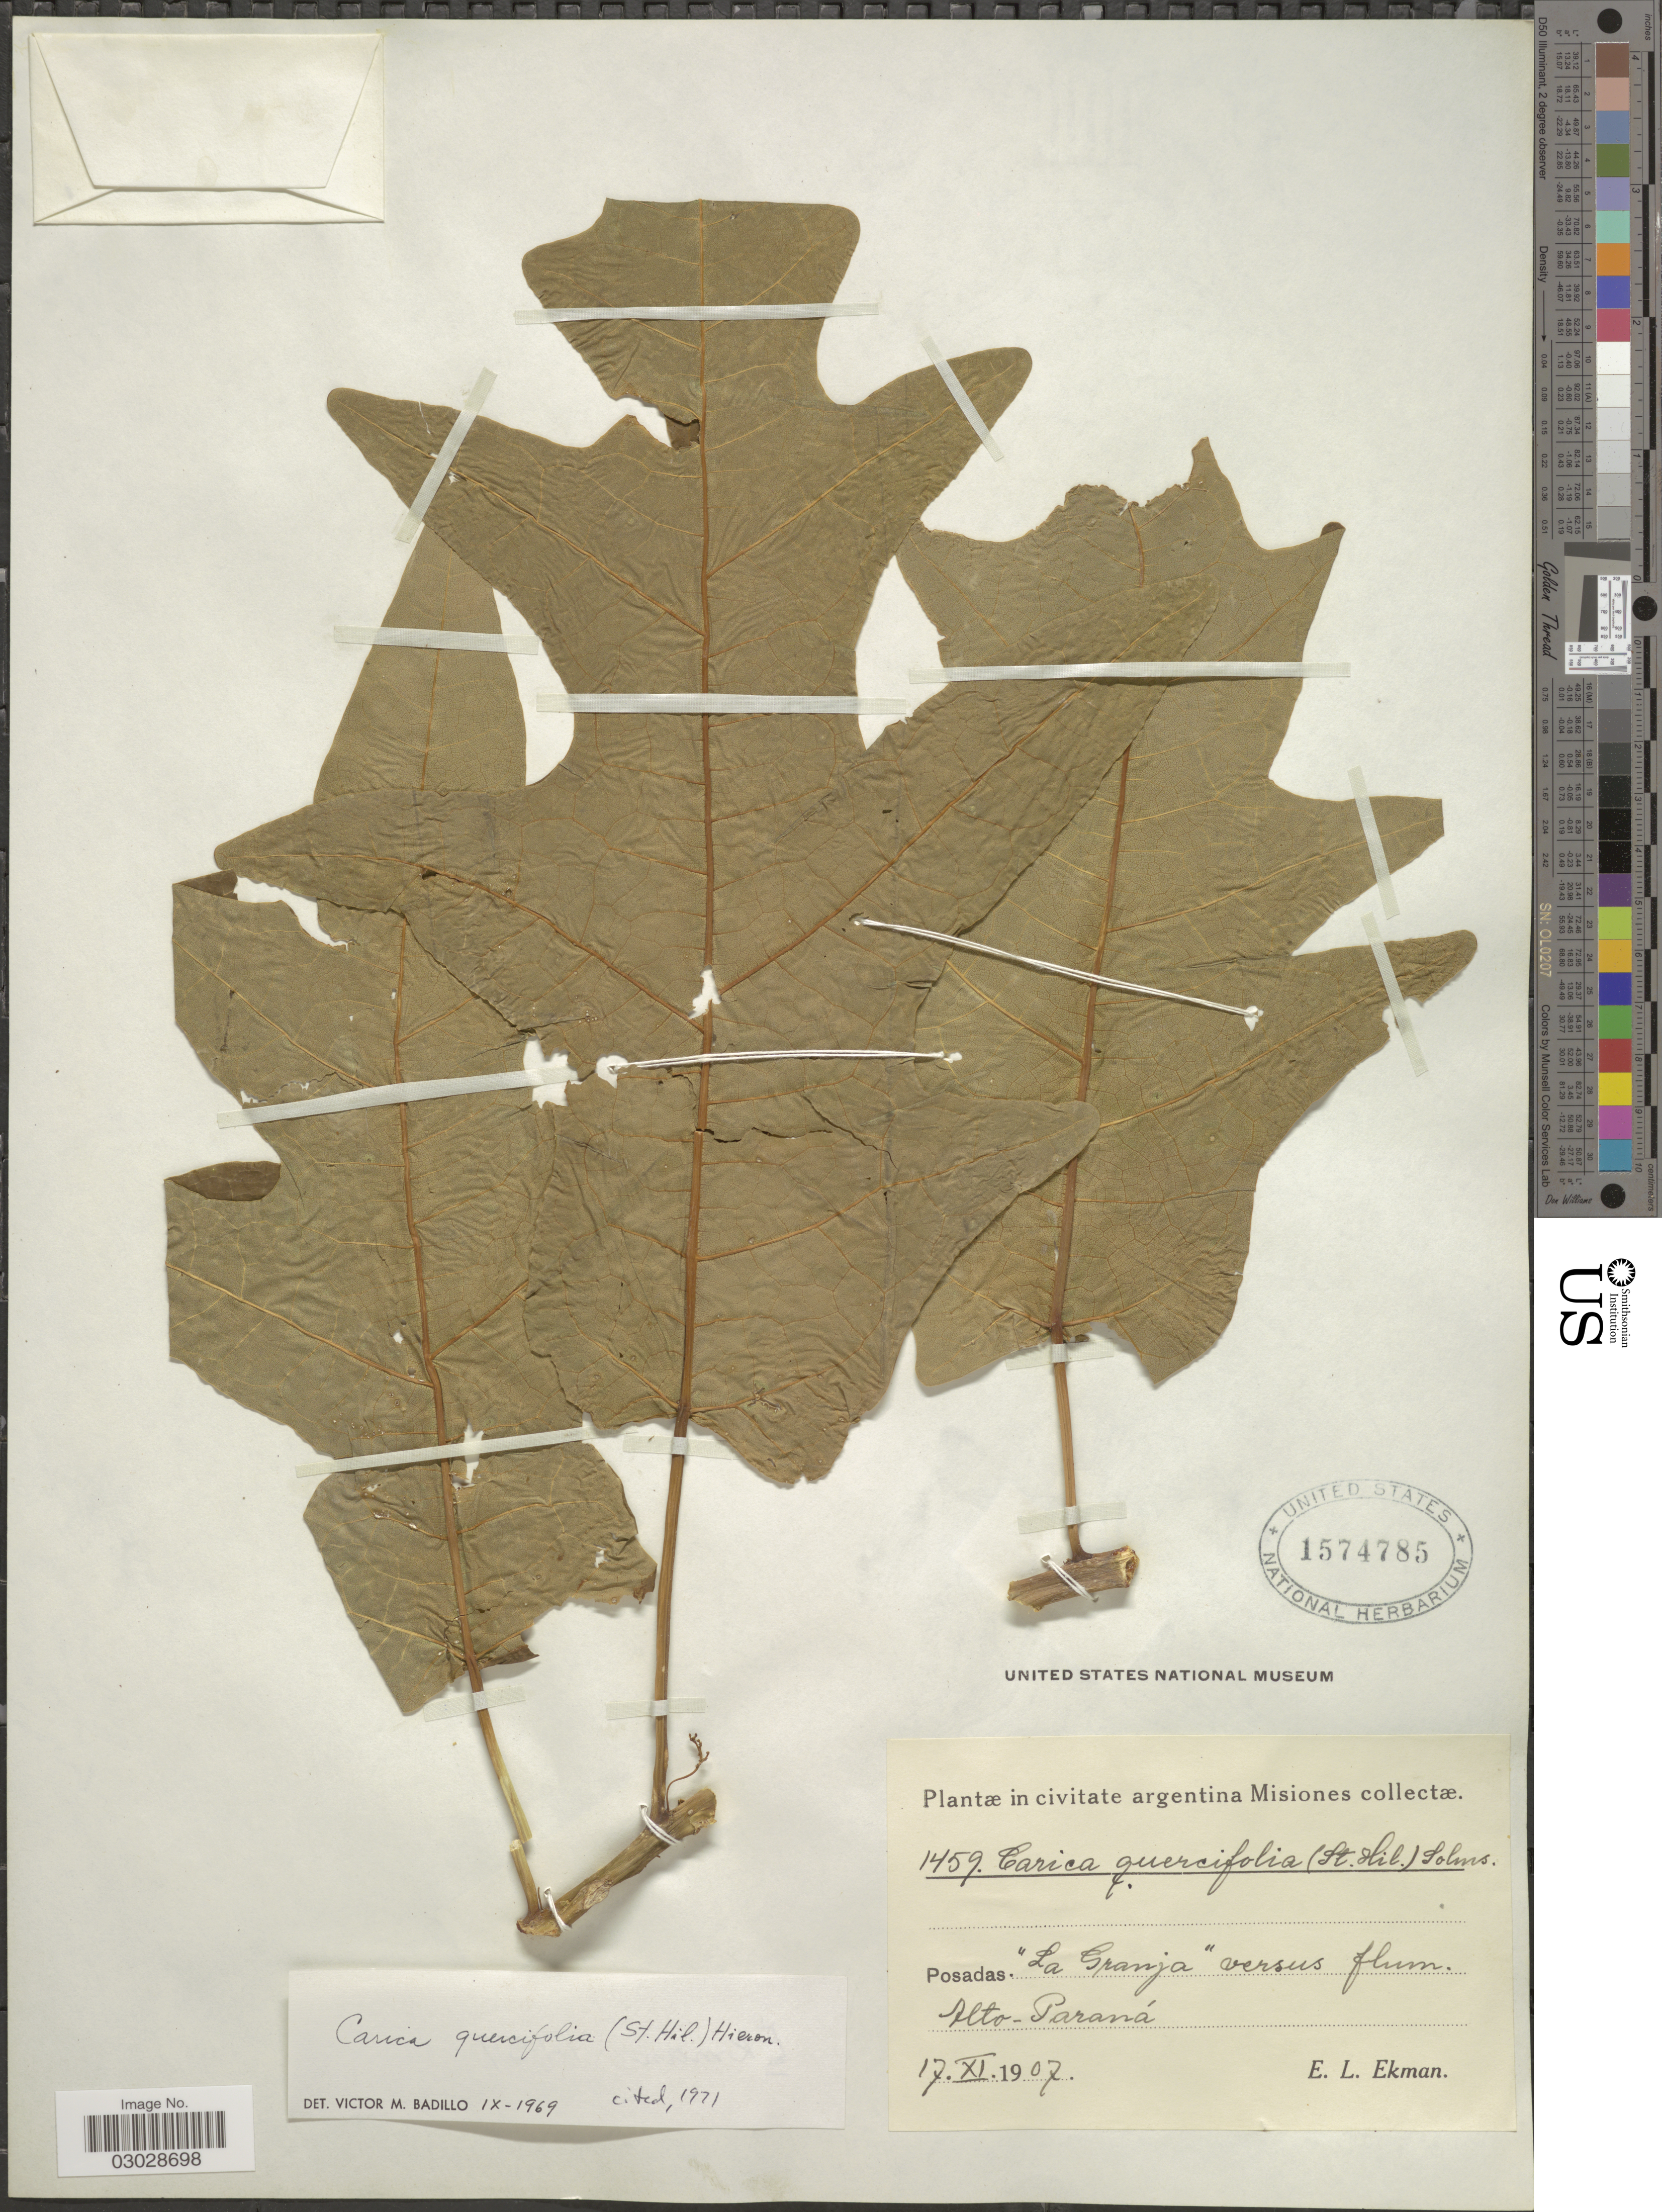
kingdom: Plantae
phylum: Tracheophyta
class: Magnoliopsida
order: Brassicales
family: Caricaceae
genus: Vasconcellea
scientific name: Vasconcellea quercifolia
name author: A. St.-Hil.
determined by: Strong, M. T., (US), Smithsonian Institution - National Museum of Natural History (UNITED STATES)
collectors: E. L. Ekman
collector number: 1459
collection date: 1907-11-17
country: Argentina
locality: Posadas. "La Granja" versus flum. Alto-Paraná.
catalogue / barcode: US 1574785